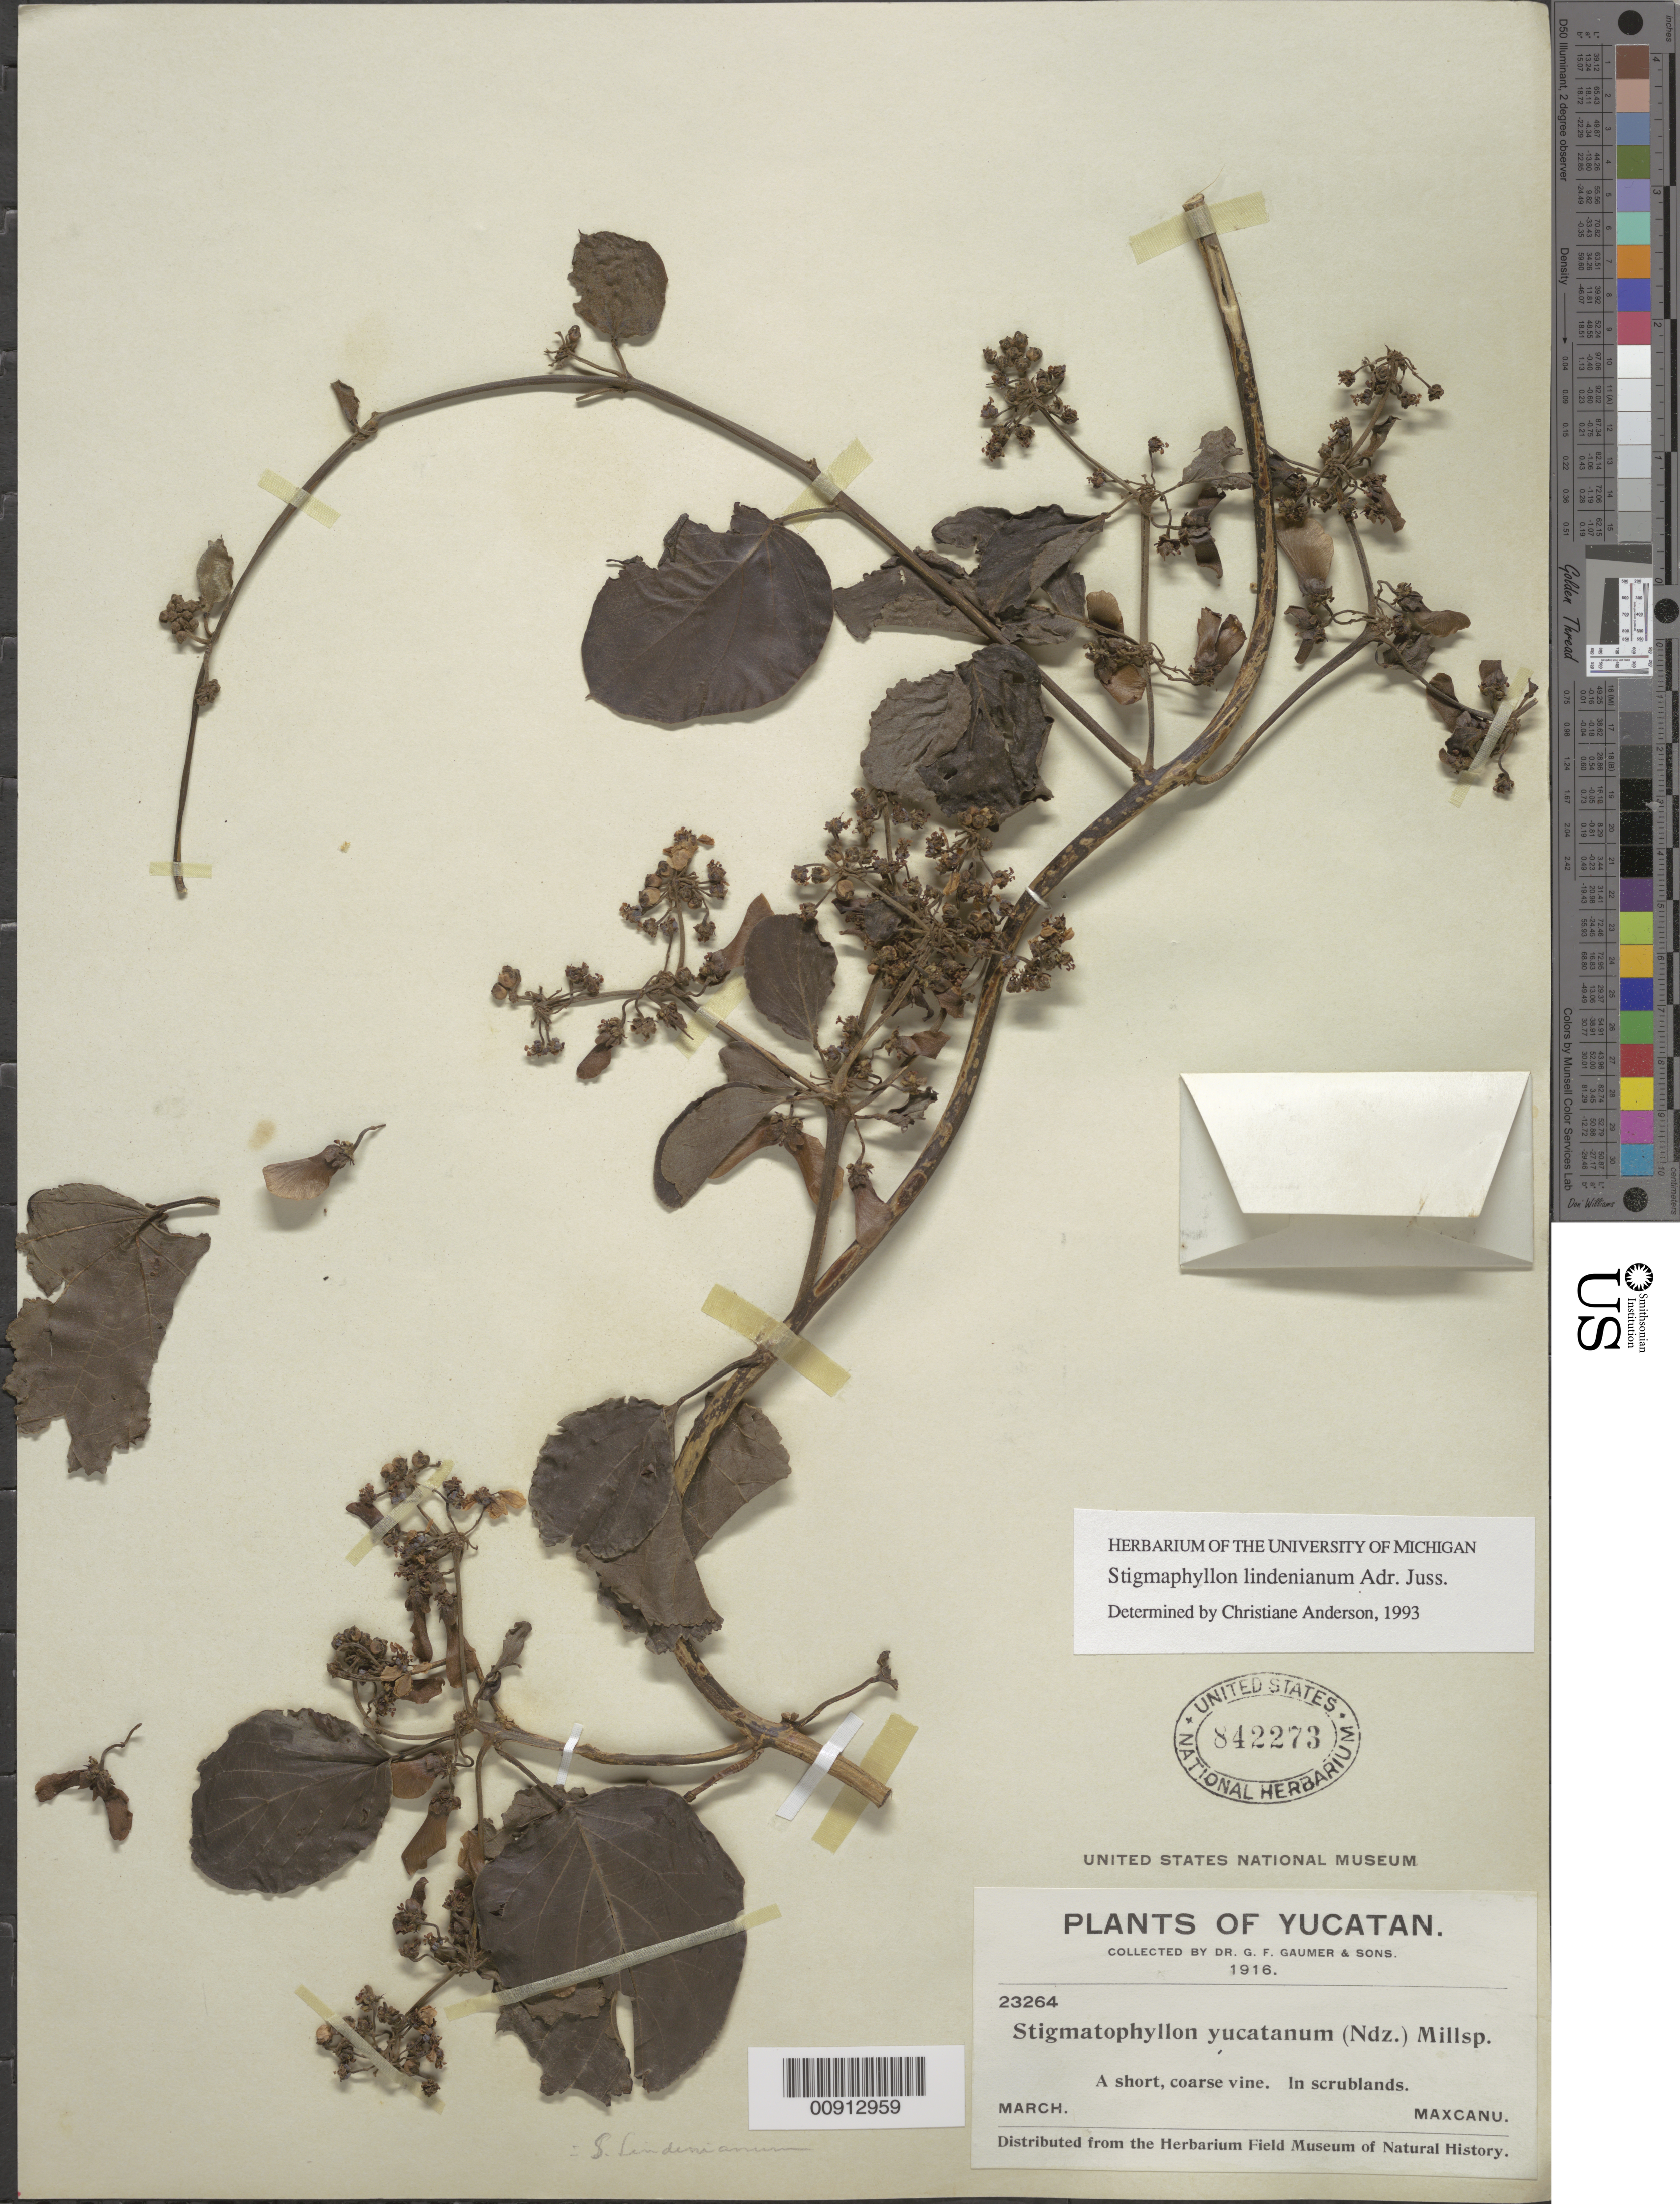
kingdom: Plantae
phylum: Tracheophyta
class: Magnoliopsida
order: Malpighiales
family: Malpighiaceae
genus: Stigmaphyllon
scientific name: Stigmaphyllon lindenianum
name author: A. Juss.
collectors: G. F. Gaumer & et al.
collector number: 23264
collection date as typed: Mar 1916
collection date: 1916-03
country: Mexico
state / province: Yucatán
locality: Yucatán: Maxcanu.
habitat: In scrublands.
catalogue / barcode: US 842273